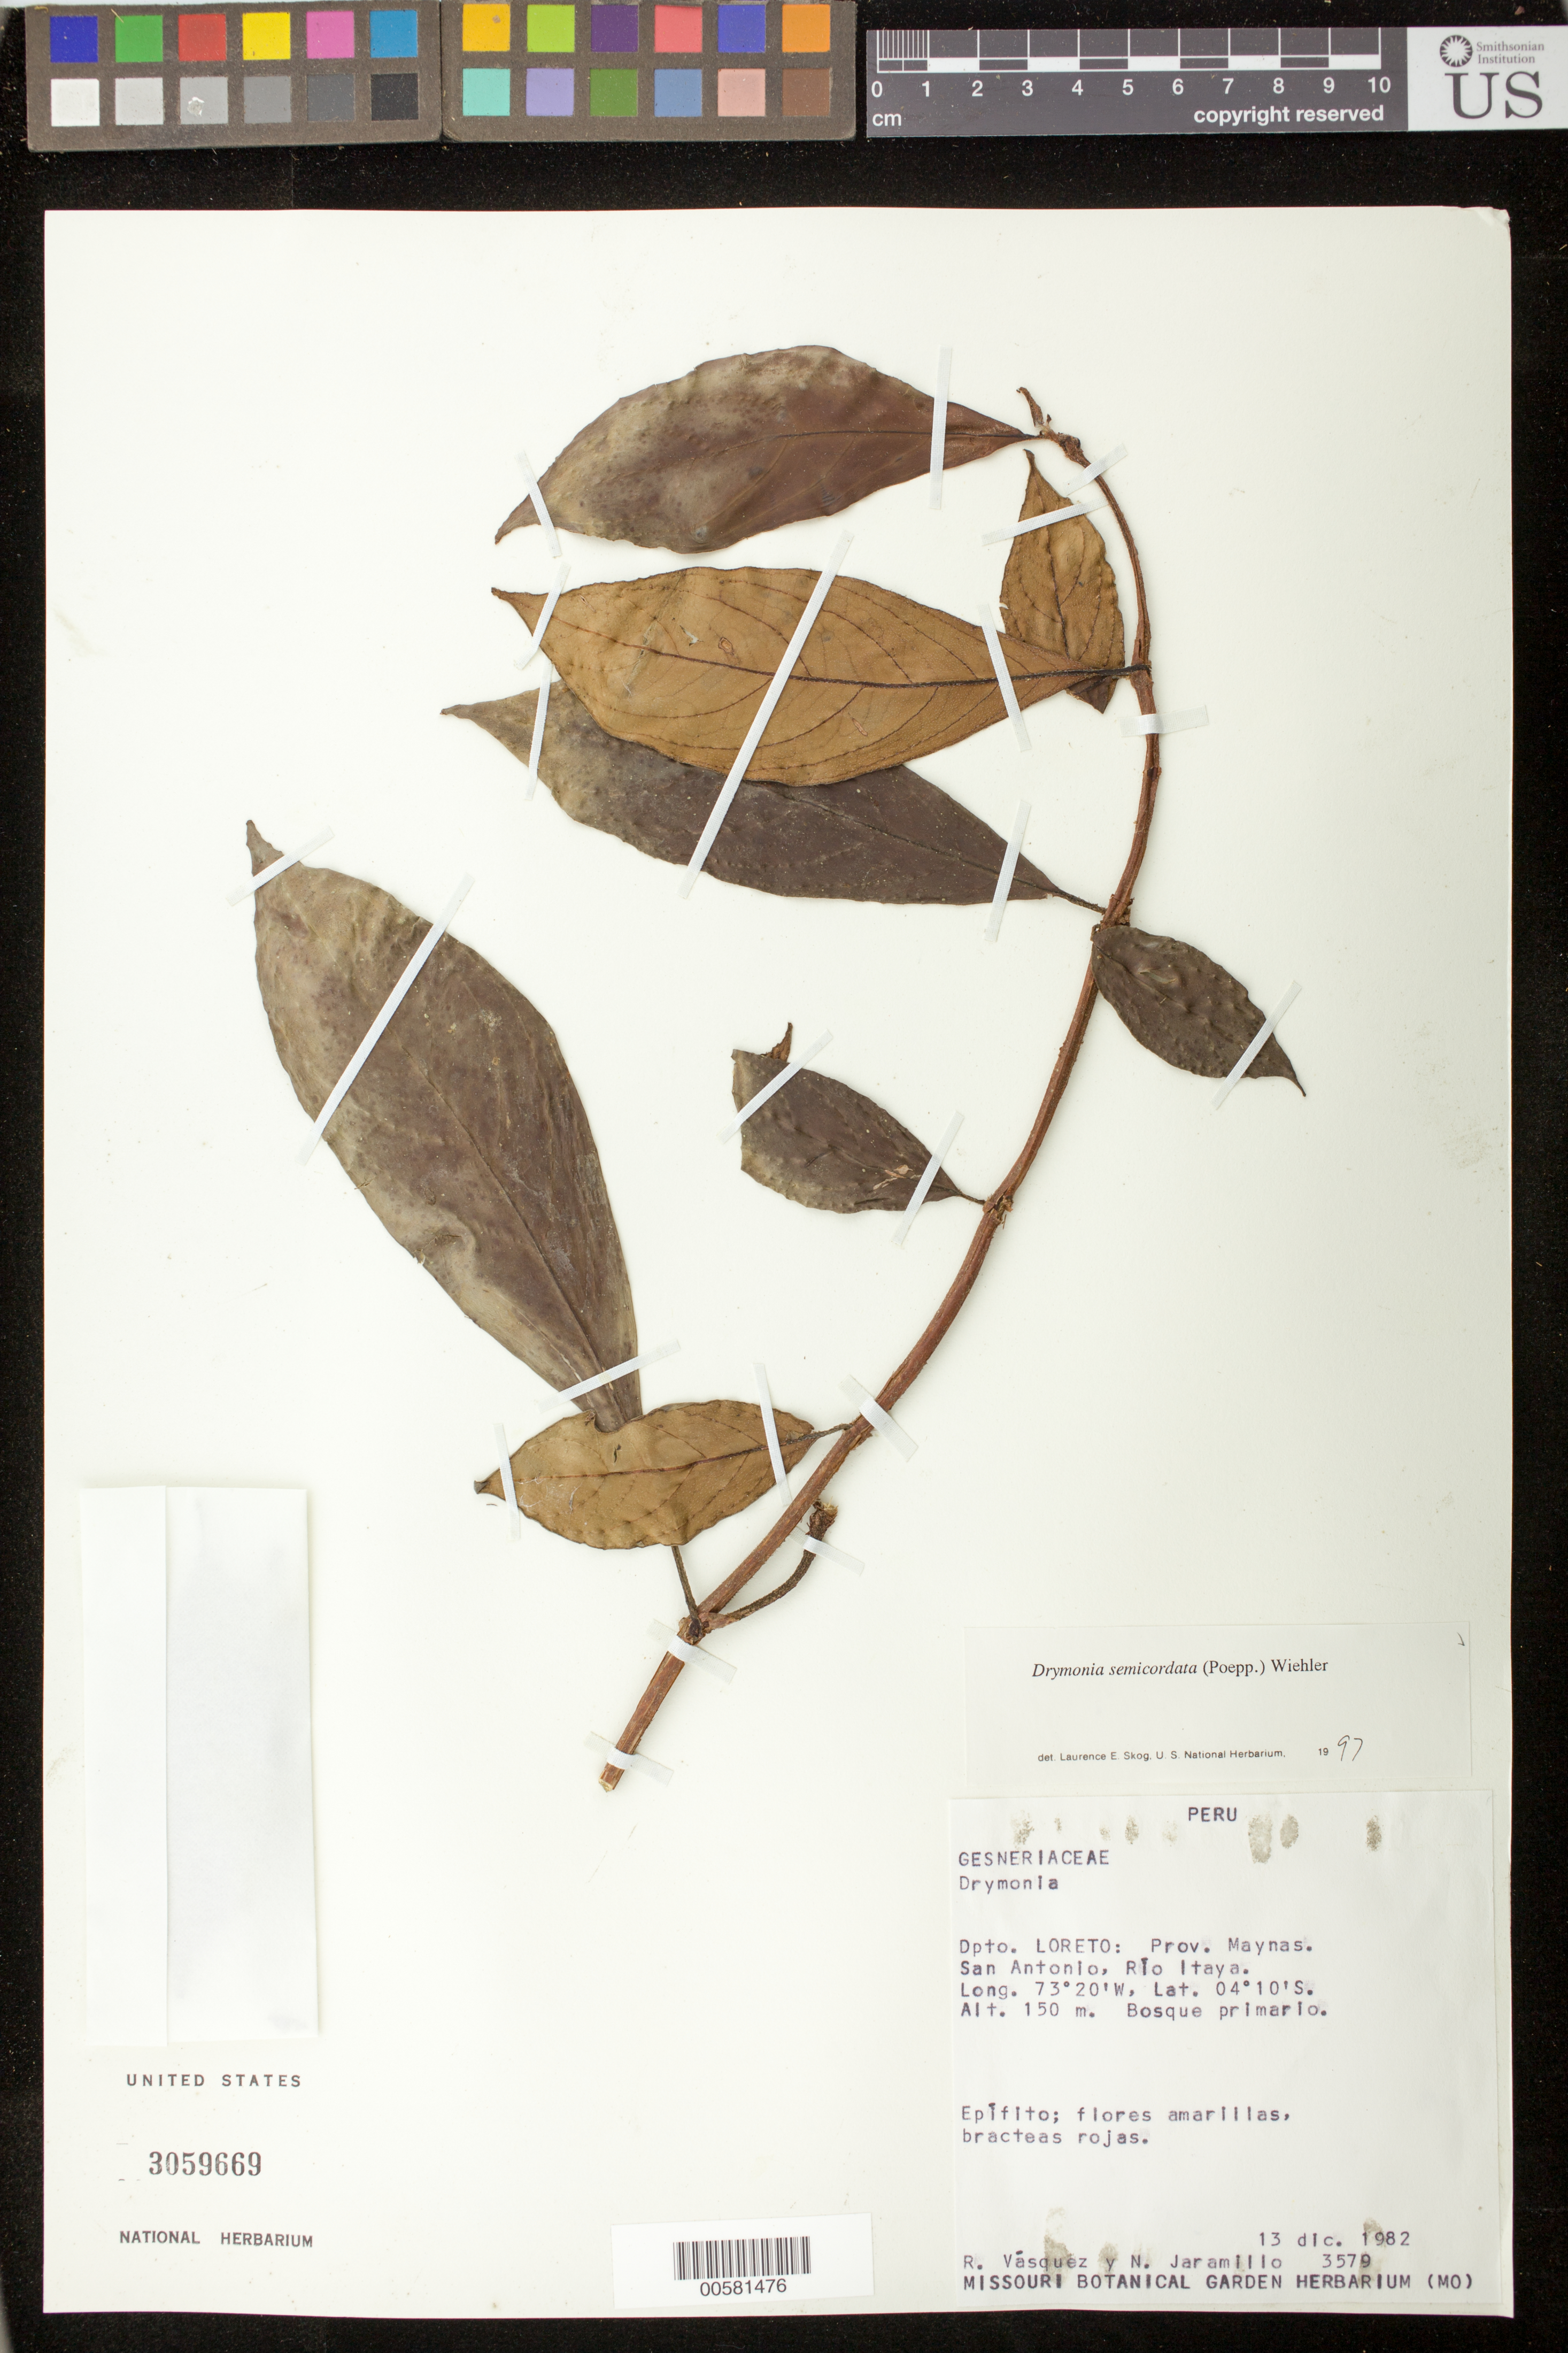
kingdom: Plantae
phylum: Tracheophyta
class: Magnoliopsida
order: Lamiales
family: Gesneriaceae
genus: Drymonia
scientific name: Drymonia semicordata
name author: (Poepp.) Wiehler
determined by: Skog, Laurence E.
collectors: R. Vásquez & N. Jaramillo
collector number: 3579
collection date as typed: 13 Dec 1982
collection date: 1982-12-13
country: Peru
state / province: Loreto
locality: Prov. Maynas; San Antonio, Río Itaya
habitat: Bosque primario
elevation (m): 150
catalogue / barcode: US 3059669